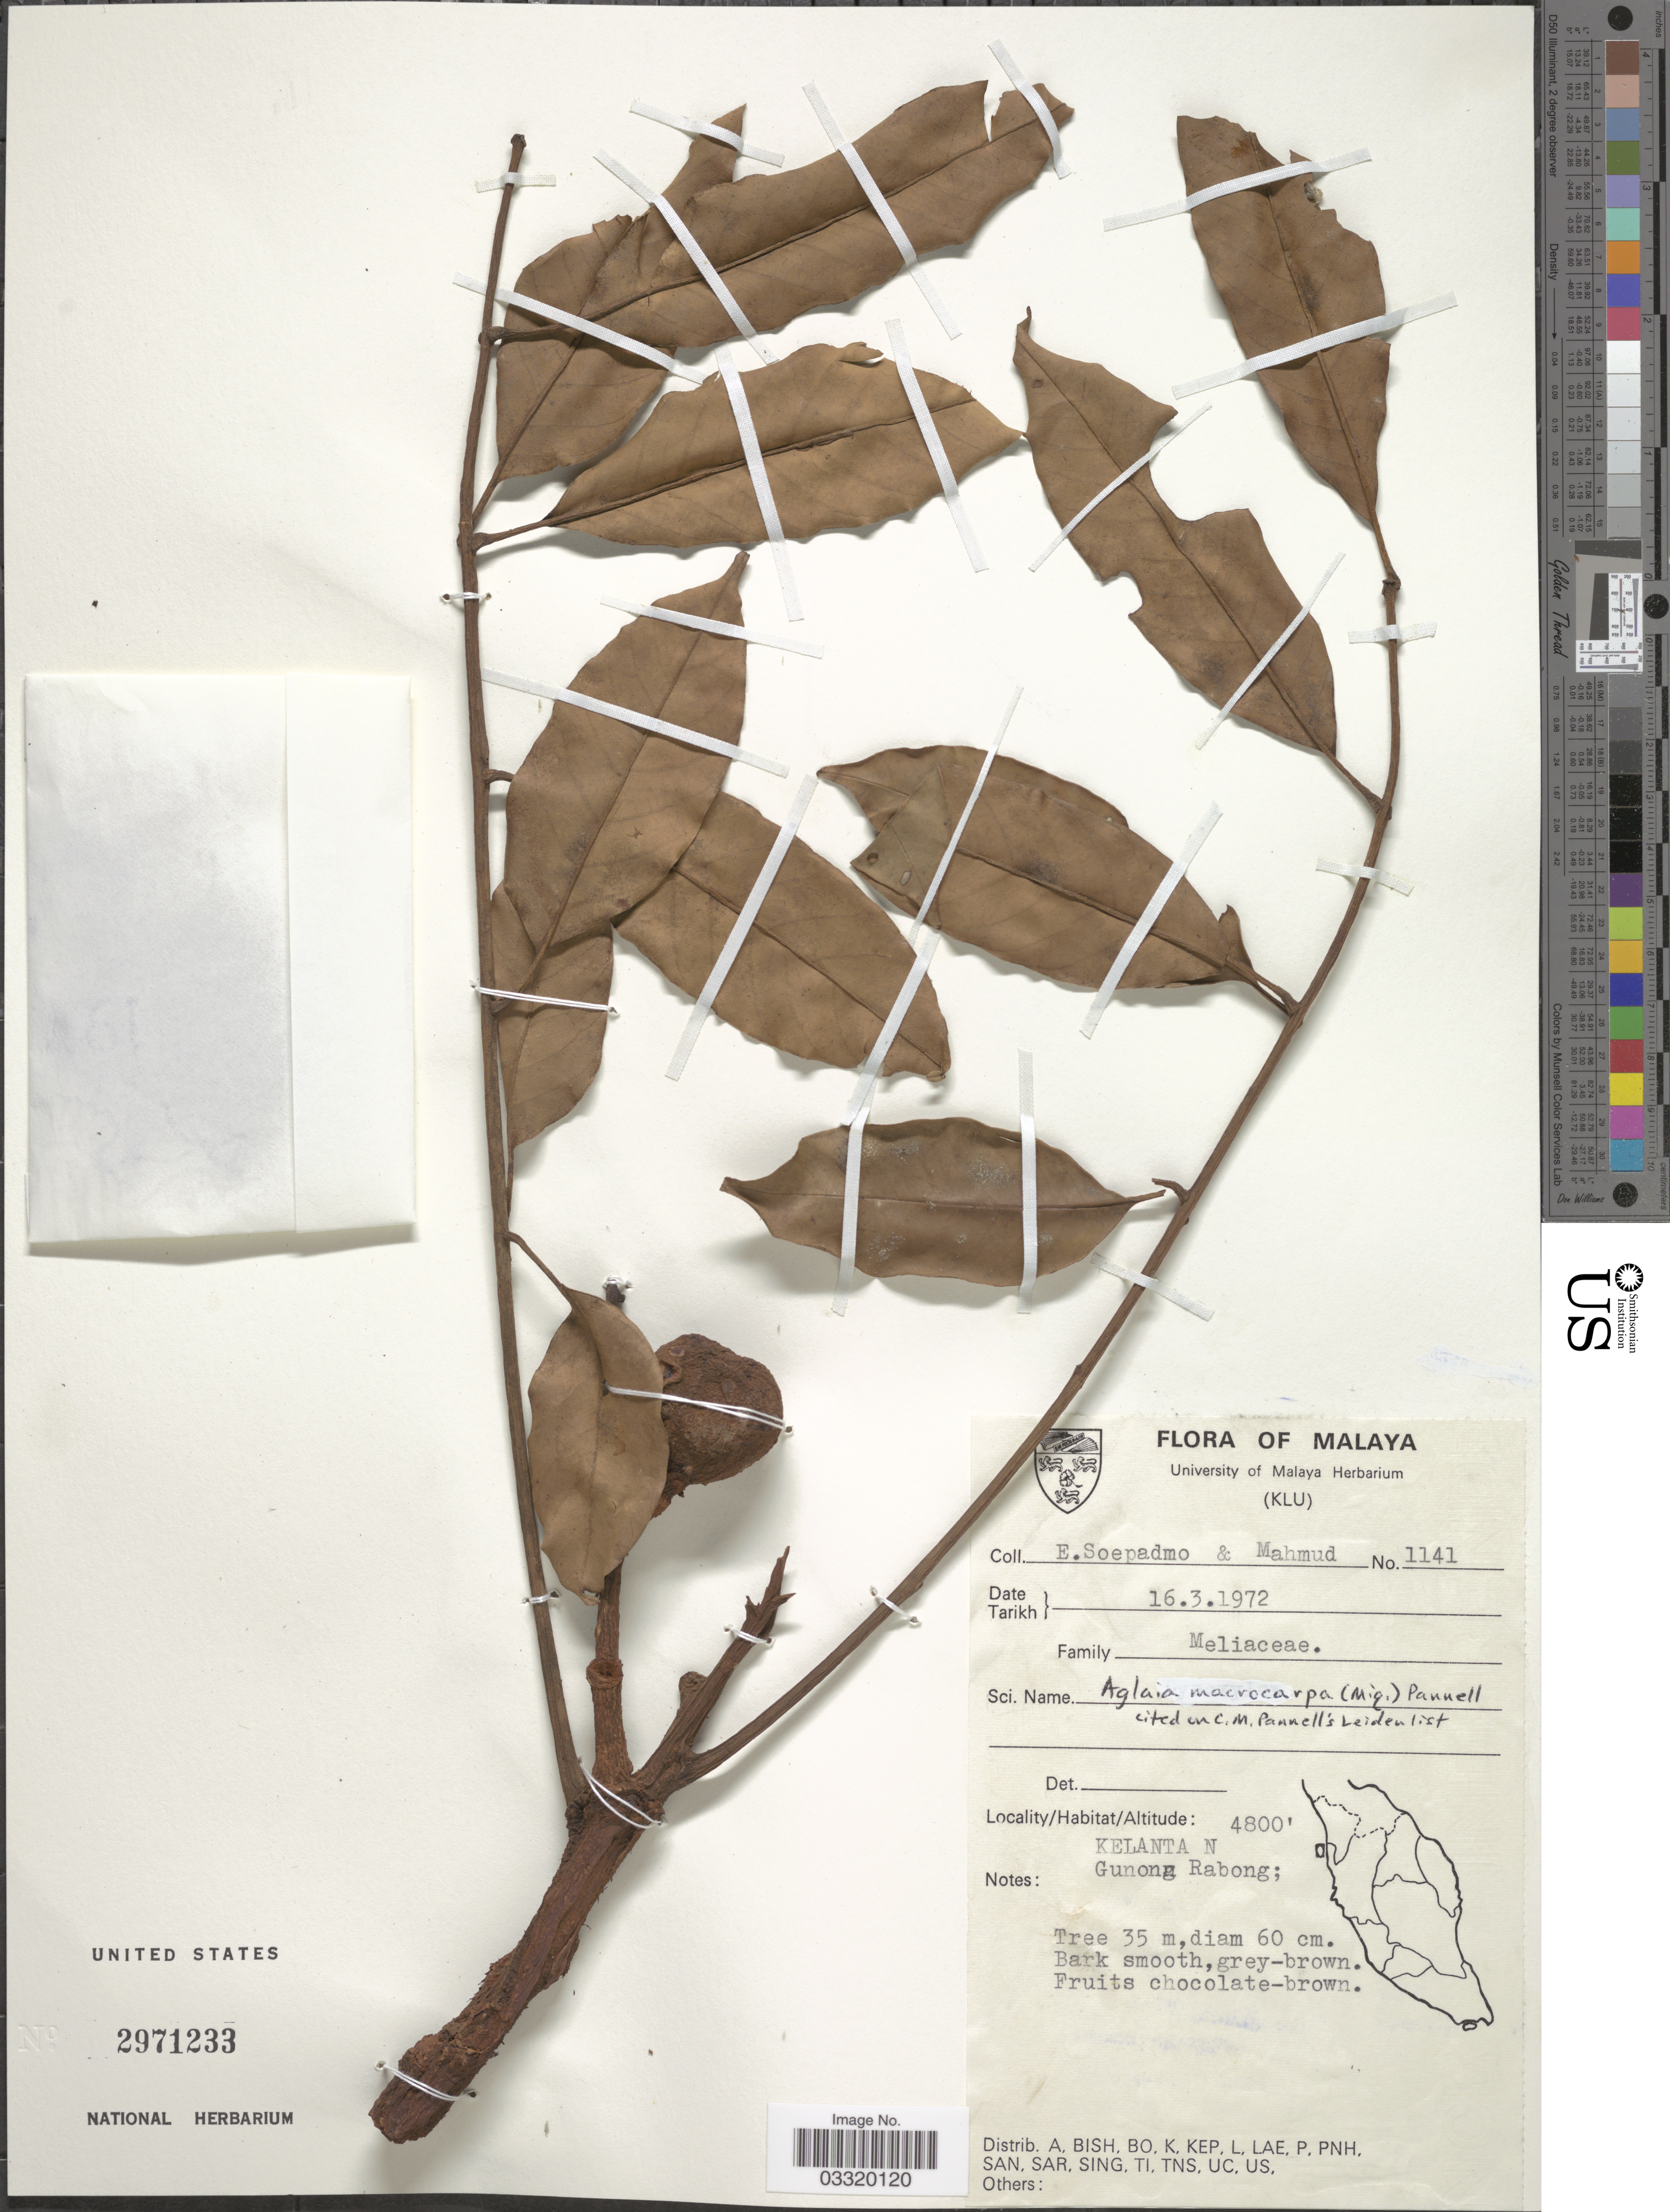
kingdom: Plantae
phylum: Tracheophyta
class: Magnoliopsida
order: Sapindales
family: Meliaceae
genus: Aglaia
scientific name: Aglaia macrocarpa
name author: (Miq.) Pannell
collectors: E. Soepadmo & -. Mahmud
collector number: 1141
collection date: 1972-03-16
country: Malaysia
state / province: Kelantan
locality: Malay. Kelanta N. Gunong Rabong.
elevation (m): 1463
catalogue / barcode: US 2971233